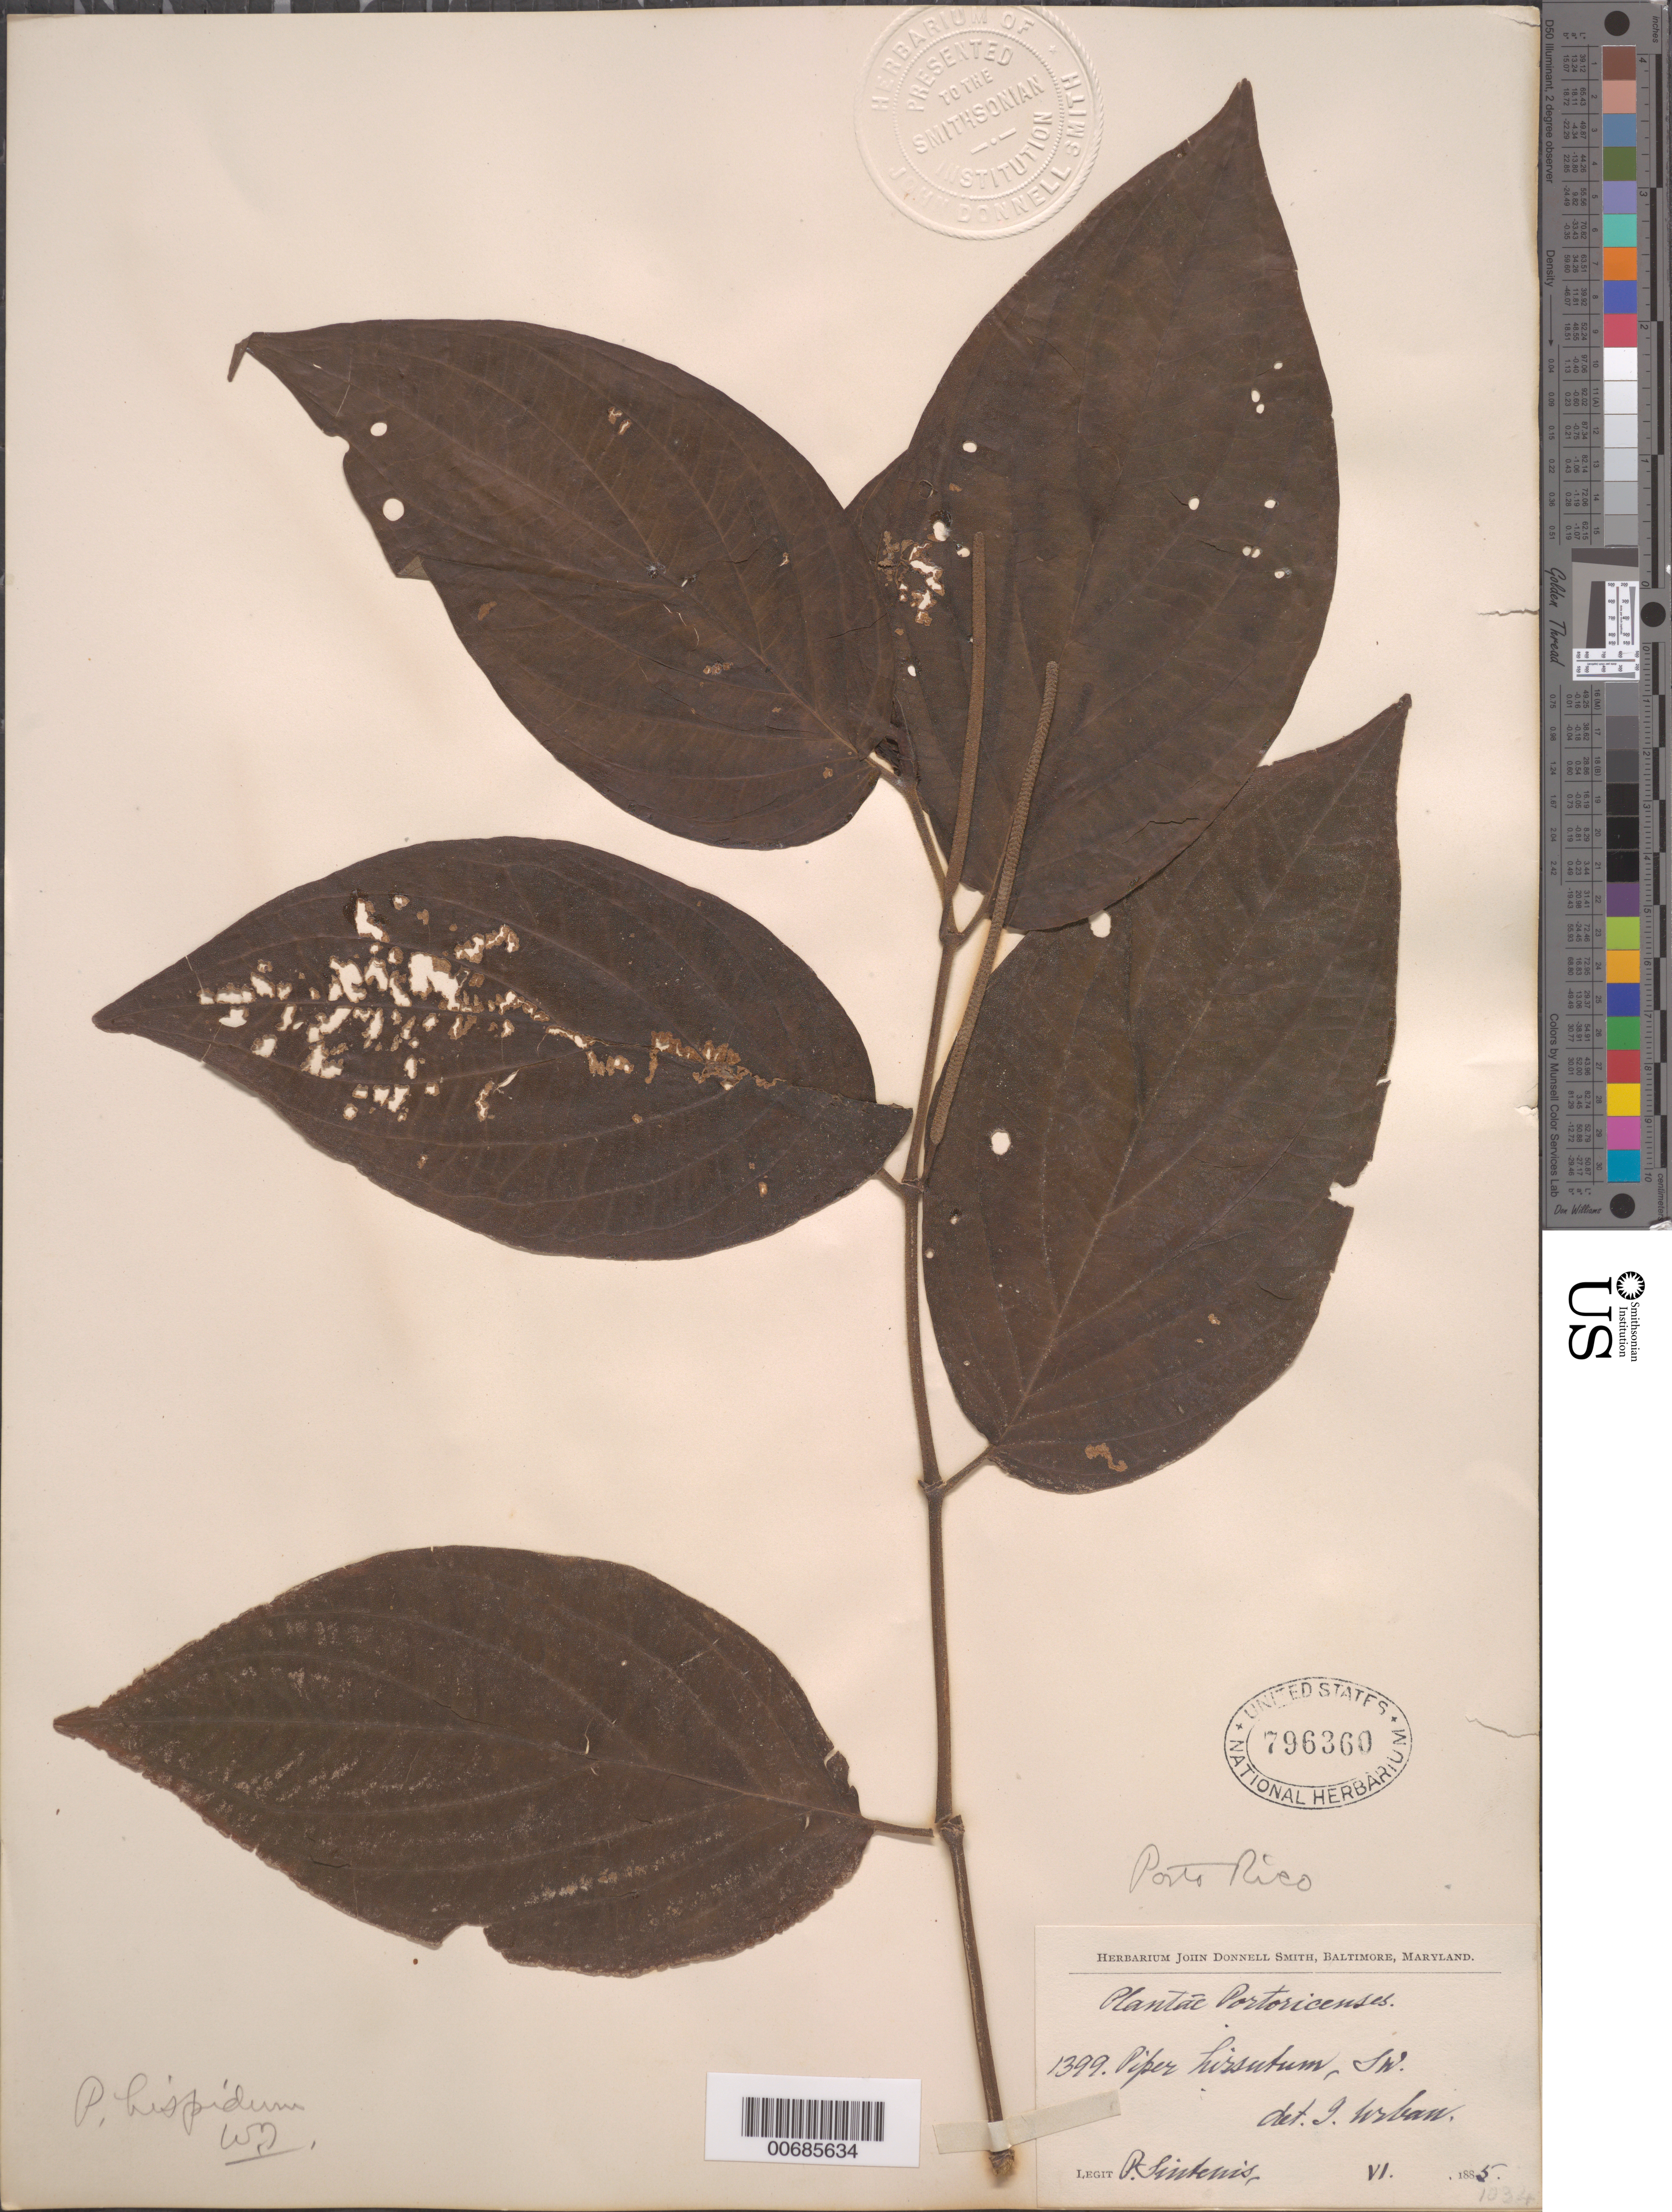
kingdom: Plantae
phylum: Tracheophyta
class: Magnoliopsida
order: Piperales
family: Piperaceae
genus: Piper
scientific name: Piper hispidum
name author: Sw.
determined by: Urban, Ignatz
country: Puerto Rico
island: Greater Antilles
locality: Sierra de Naguabo ad Rio Blanco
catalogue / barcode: US 796360